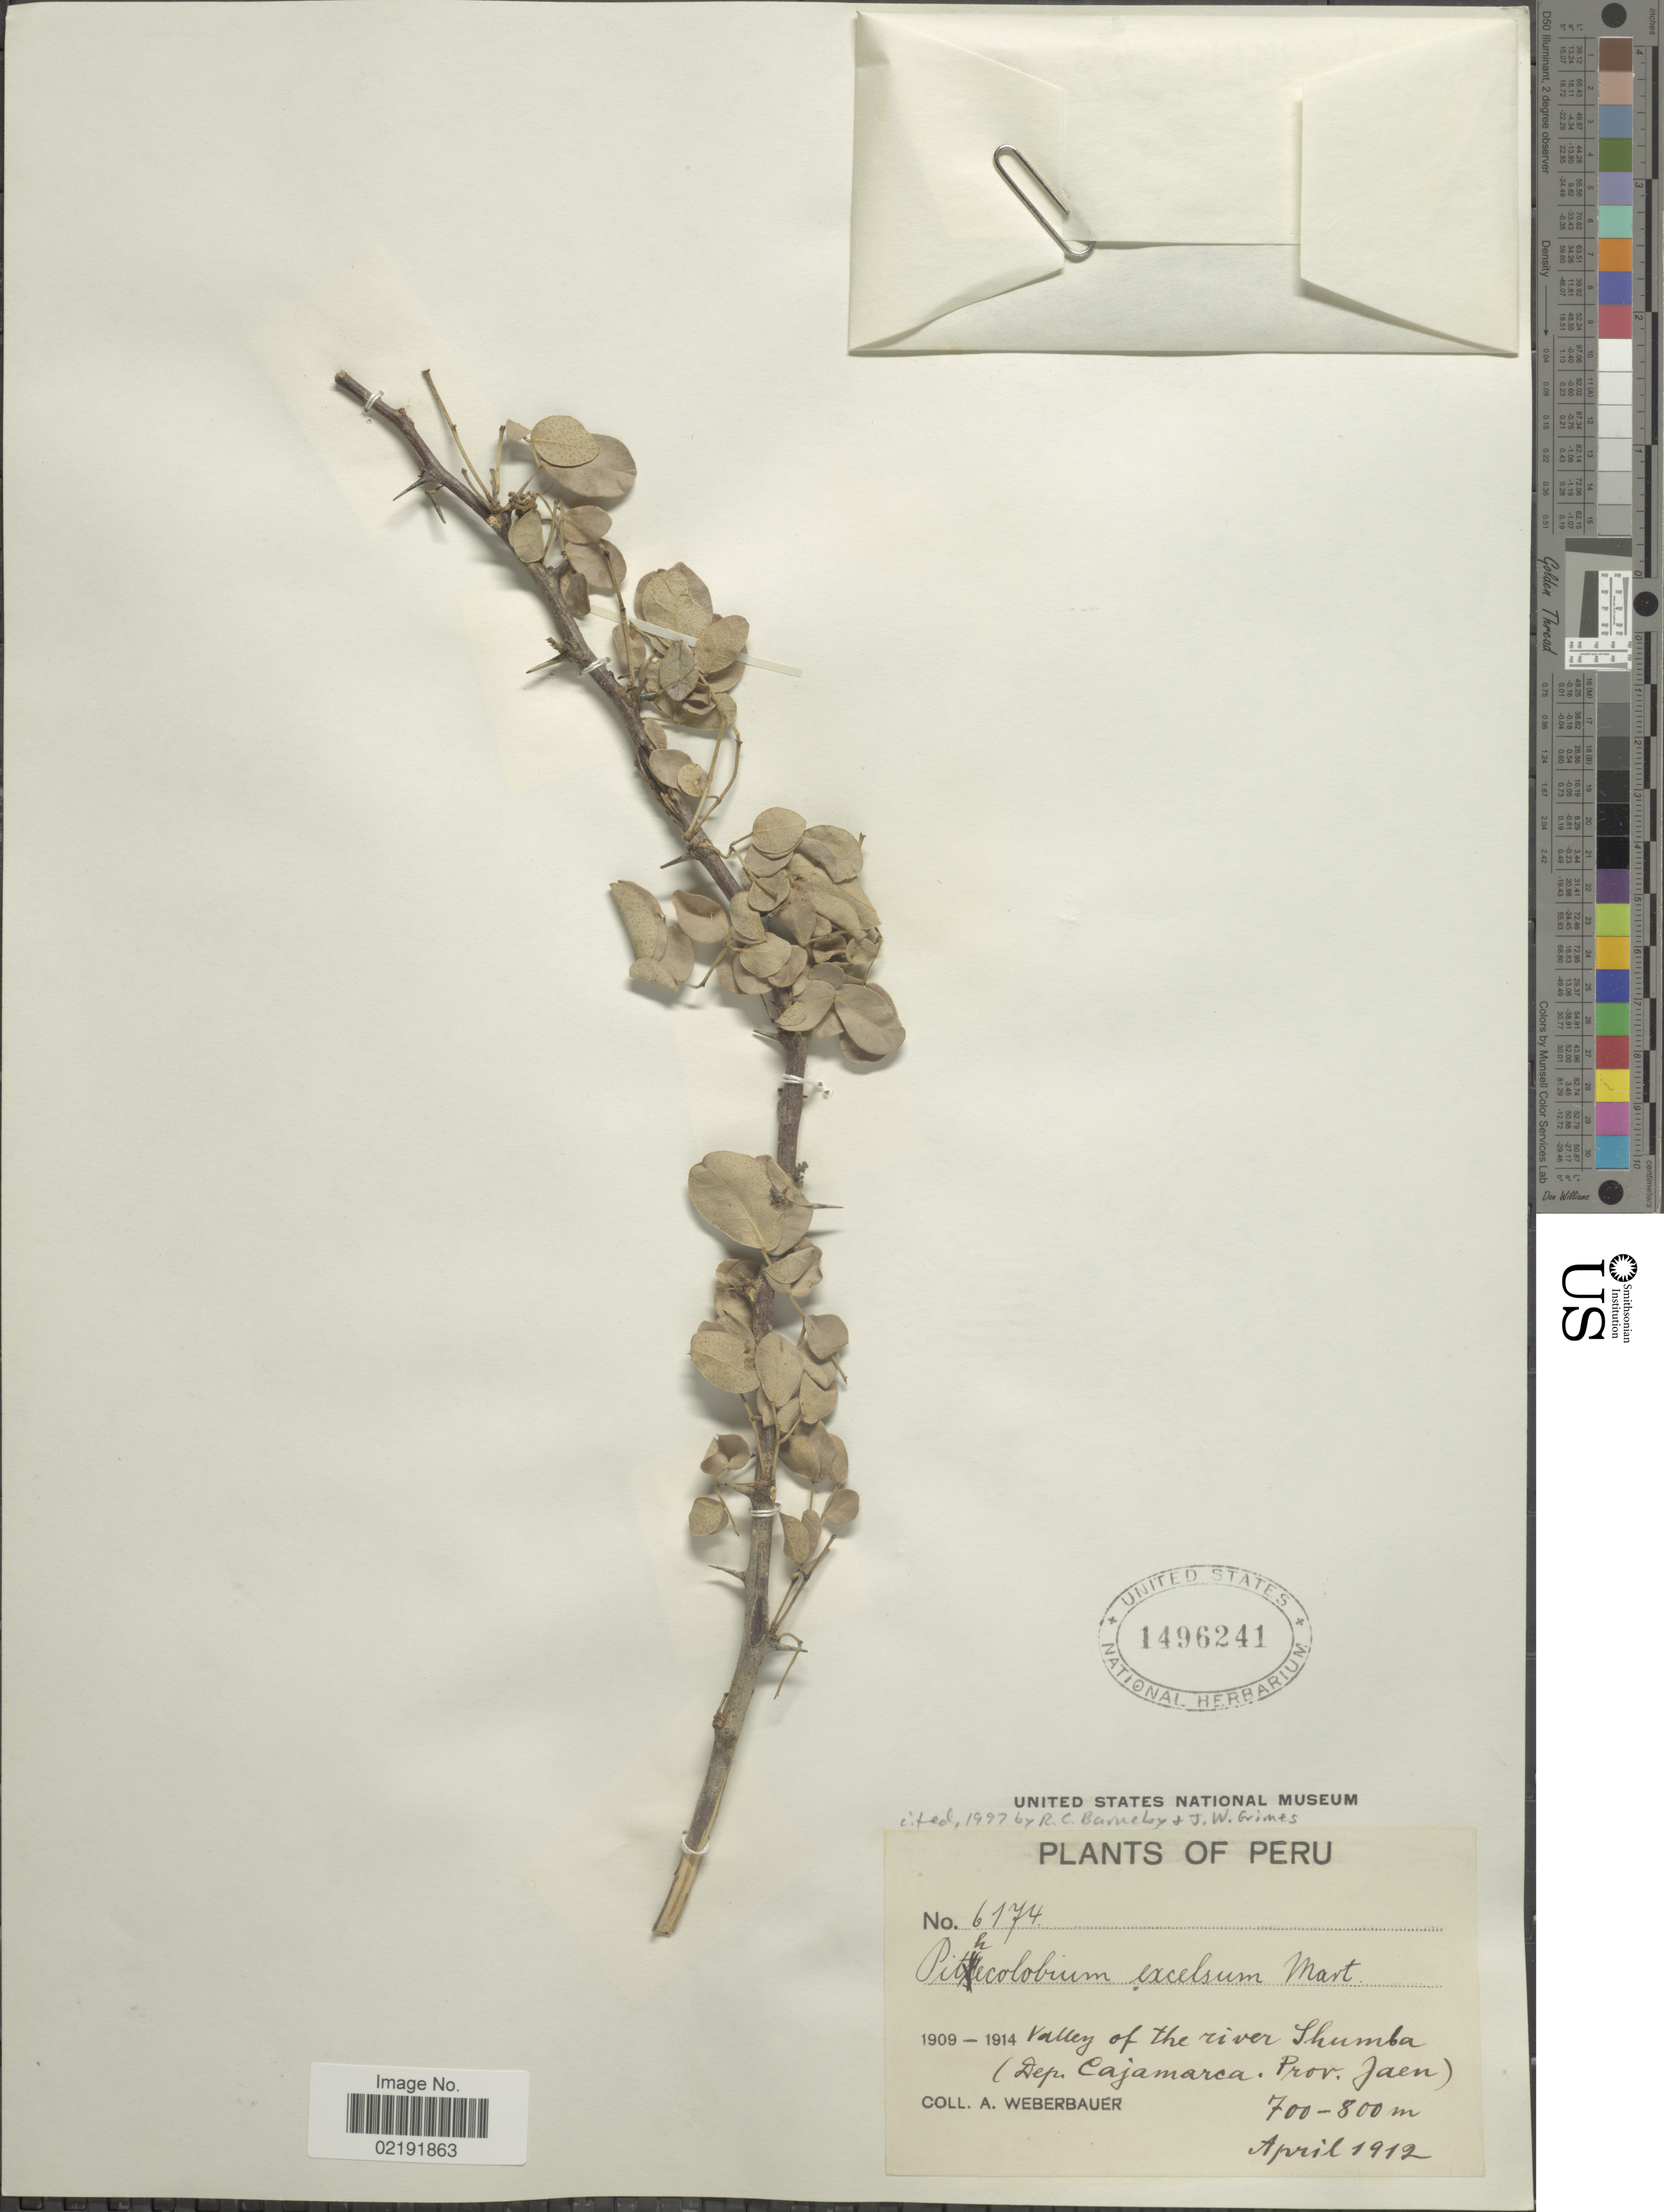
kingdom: Plantae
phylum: Tracheophyta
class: Magnoliopsida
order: Fabales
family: Fabaceae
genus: Pithecellobium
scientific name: Pithecellobium excelsum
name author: (Kunth) Mart.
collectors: A. Weberbauer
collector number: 6174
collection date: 1912-04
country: Peru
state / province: Cajamarca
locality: Valley of the river Shumba (Dep. Cajamarca, Prov. Jaen)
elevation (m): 700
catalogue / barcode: US 1496241